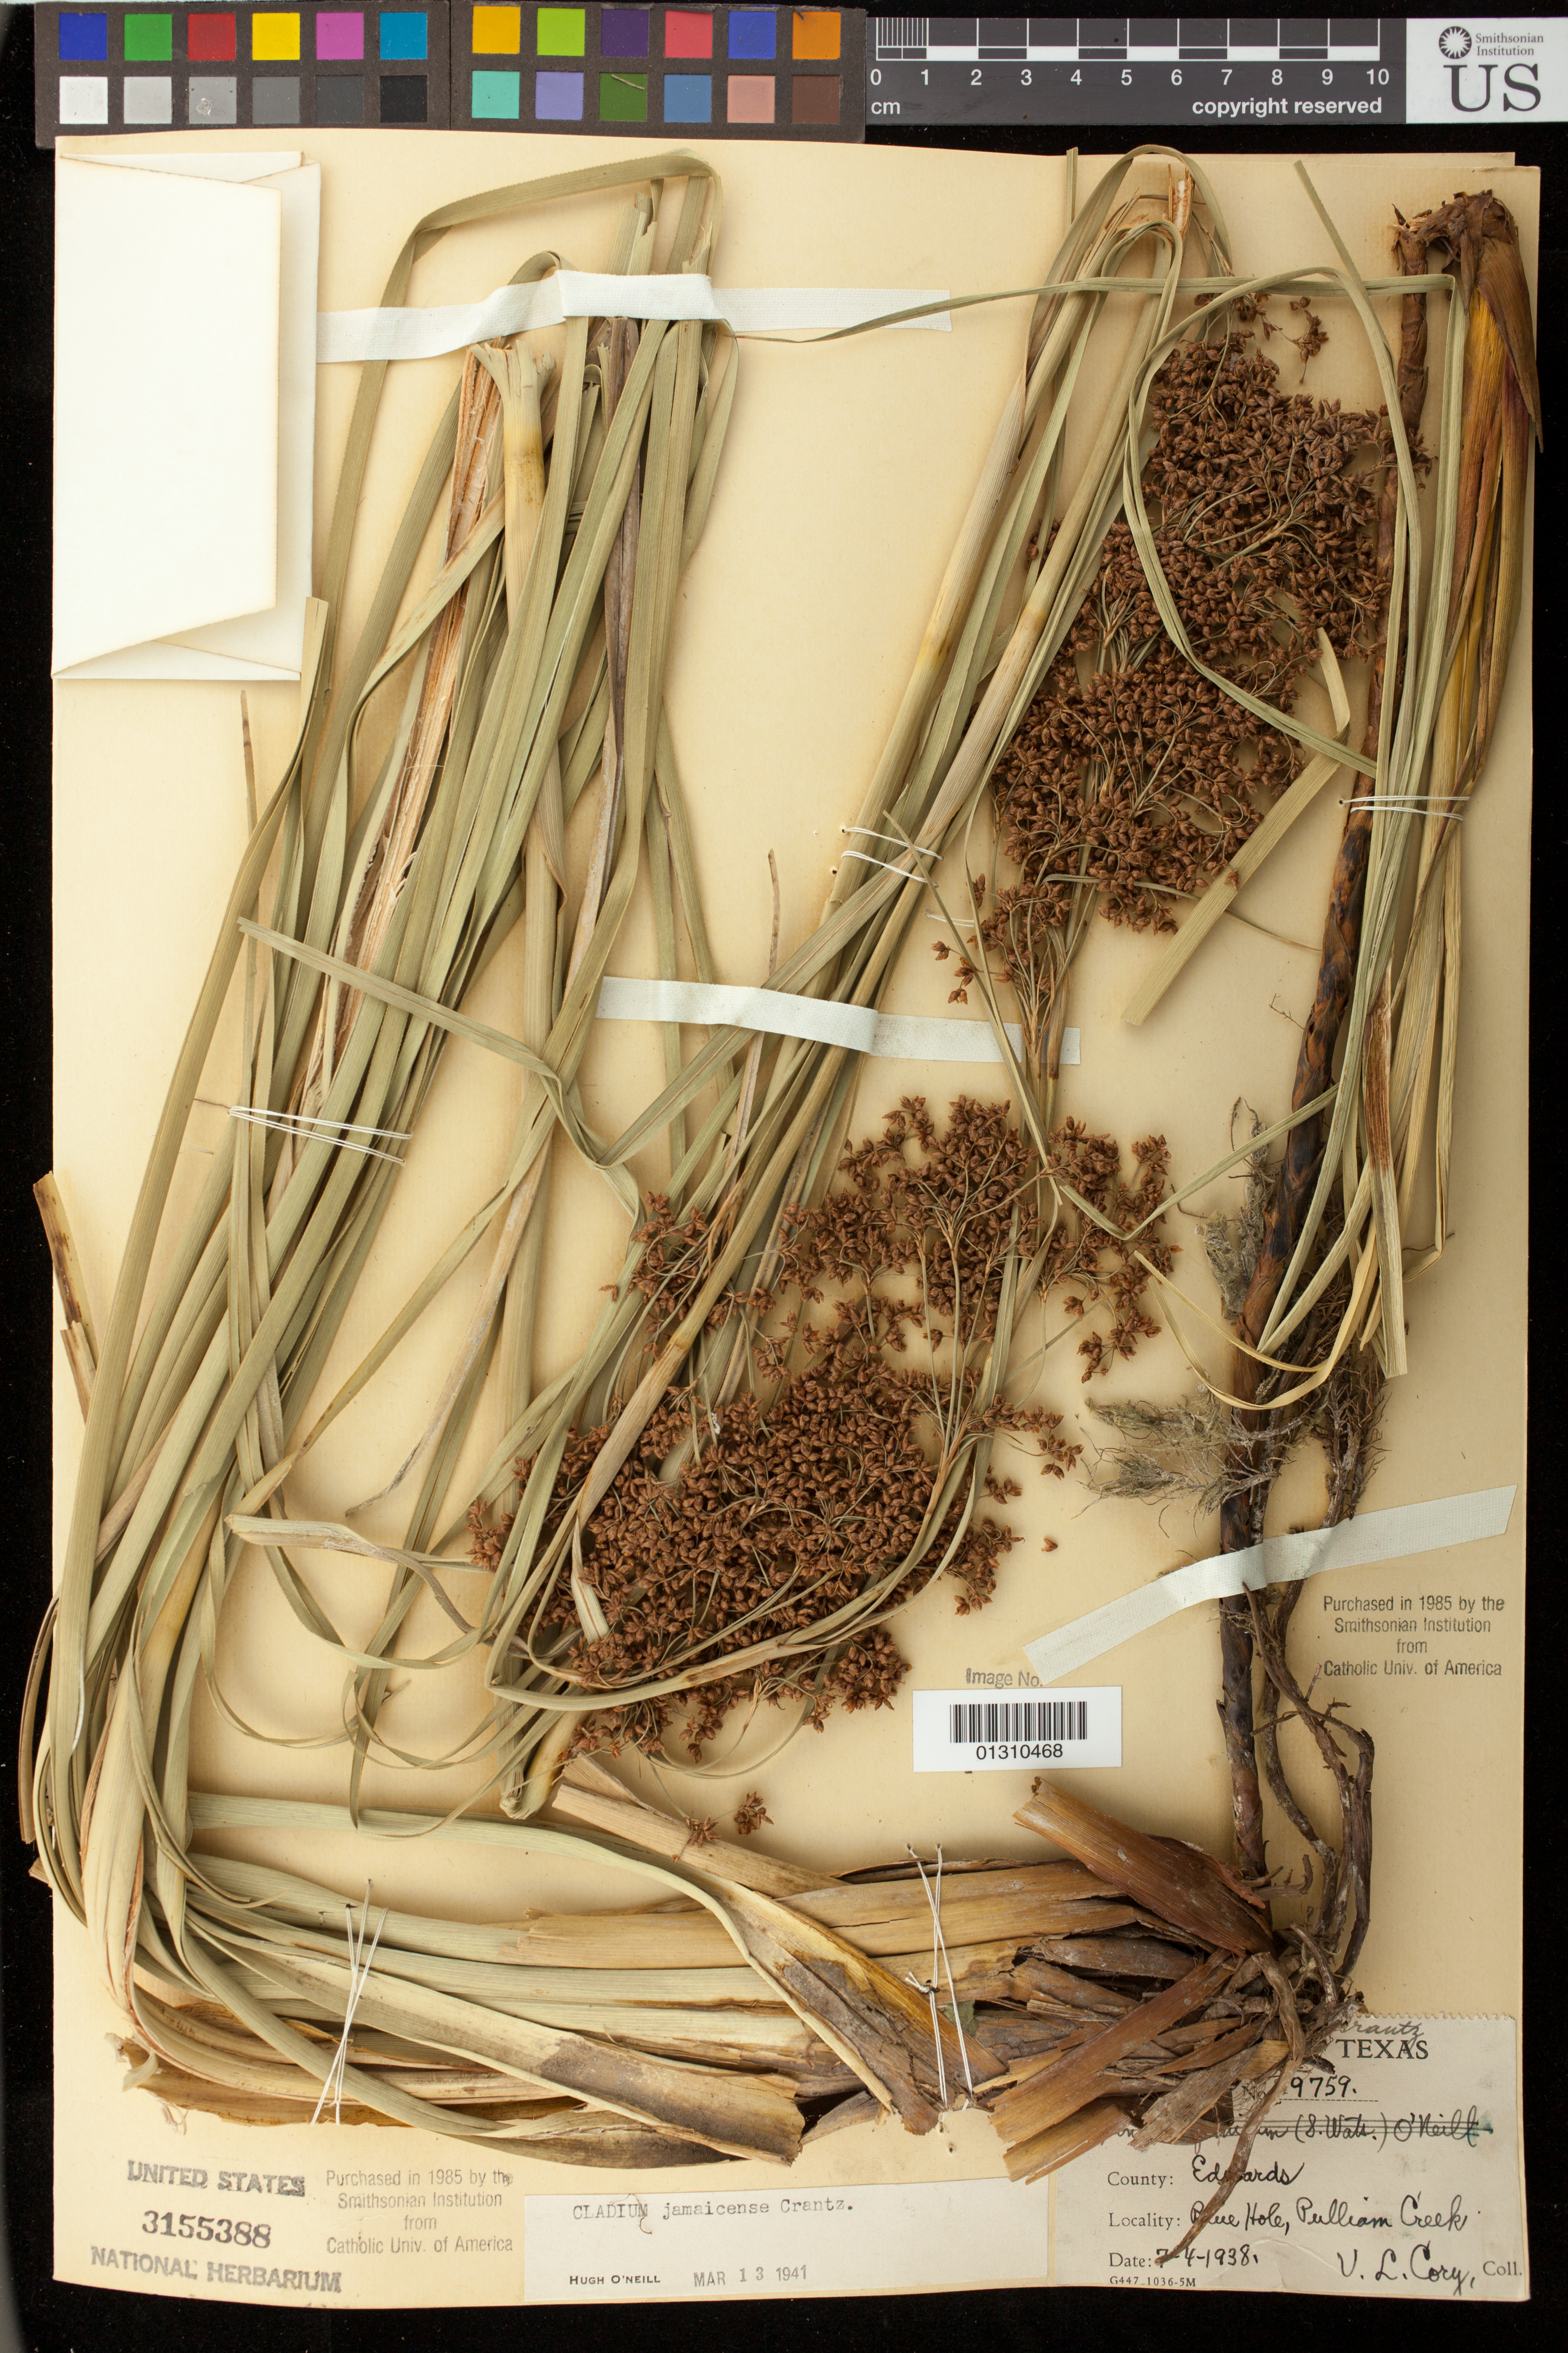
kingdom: Plantae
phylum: Tracheophyta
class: Liliopsida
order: Poales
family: Cyperaceae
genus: Cladium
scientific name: Cladium jamaicense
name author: Crantz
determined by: O'Neill, Hugh T.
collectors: V. Cory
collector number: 29759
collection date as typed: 7-4-1938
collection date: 1938-04-07 or 1938-07-04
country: United States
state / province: Texas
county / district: Edwards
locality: Blue Hole, Pulliam Creek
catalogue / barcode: US 3155388